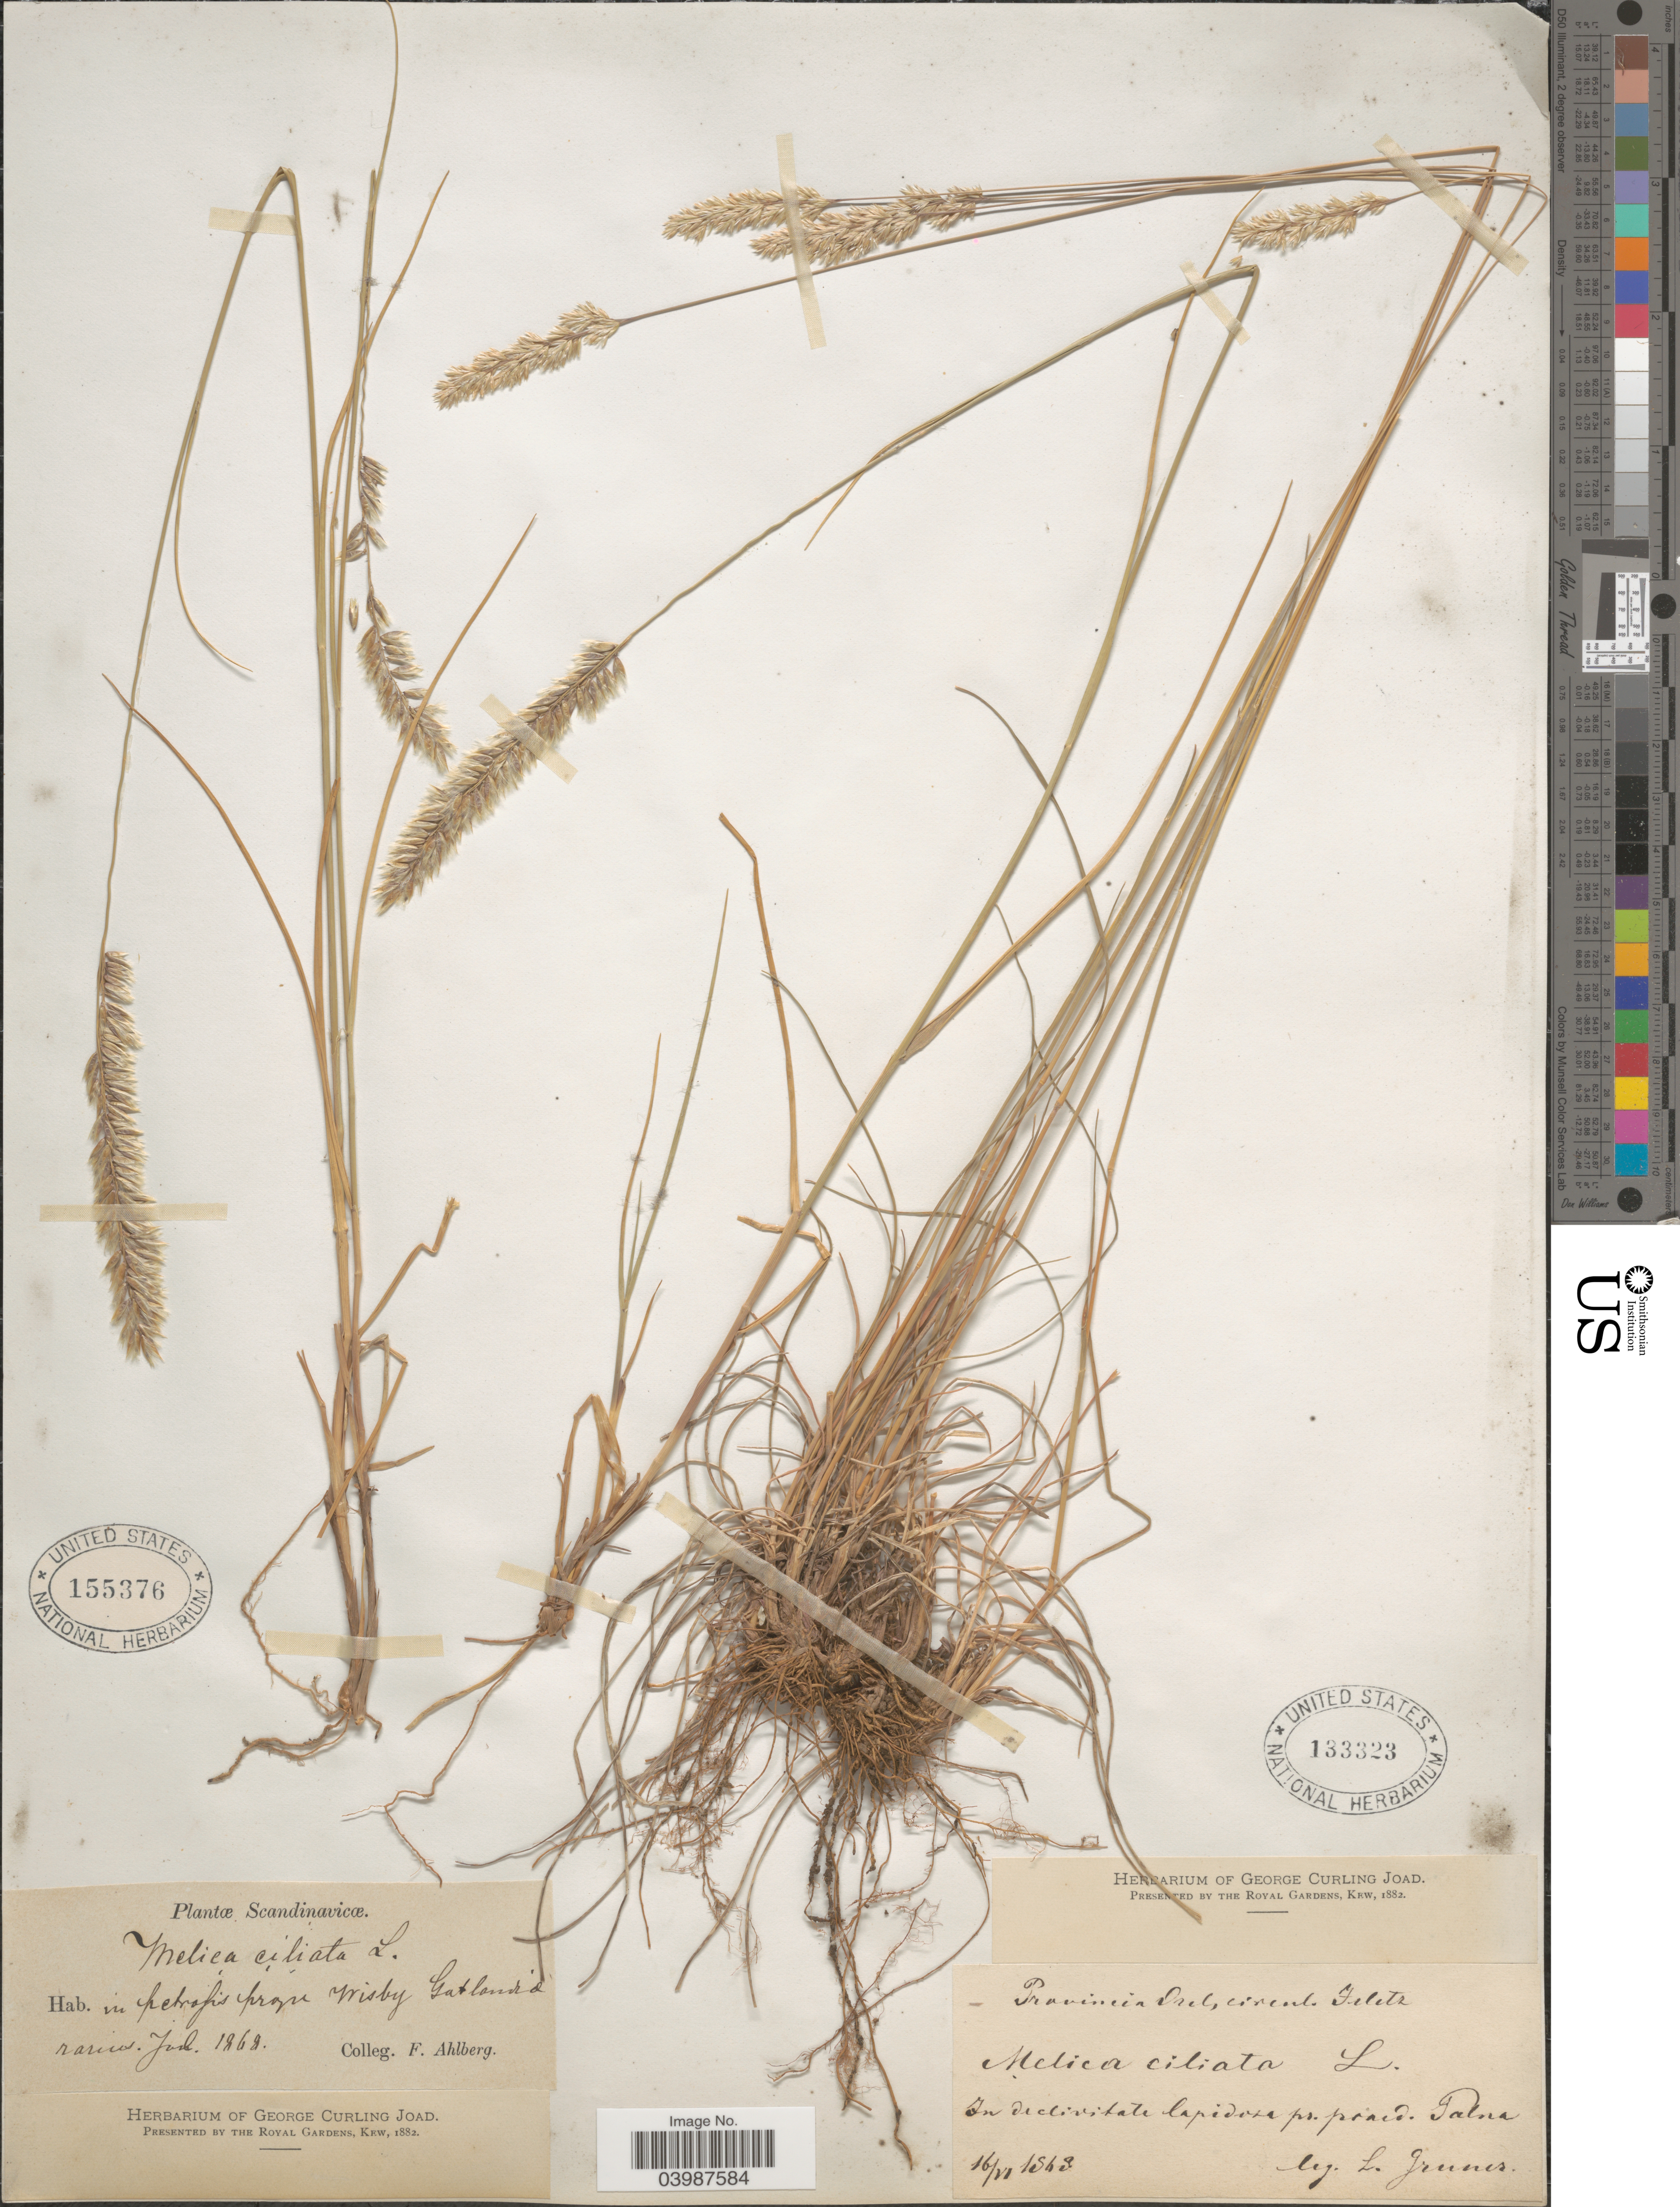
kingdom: Plantae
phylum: Tracheophyta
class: Liliopsida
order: Poales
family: Poaceae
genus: Melica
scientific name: Melica ciliata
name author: L.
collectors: F. Ahlberg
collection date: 1868-07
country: Sweden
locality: Scandinavicœ. In petrofis prope Wisby Gatlandia rarius.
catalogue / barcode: US 155376-2